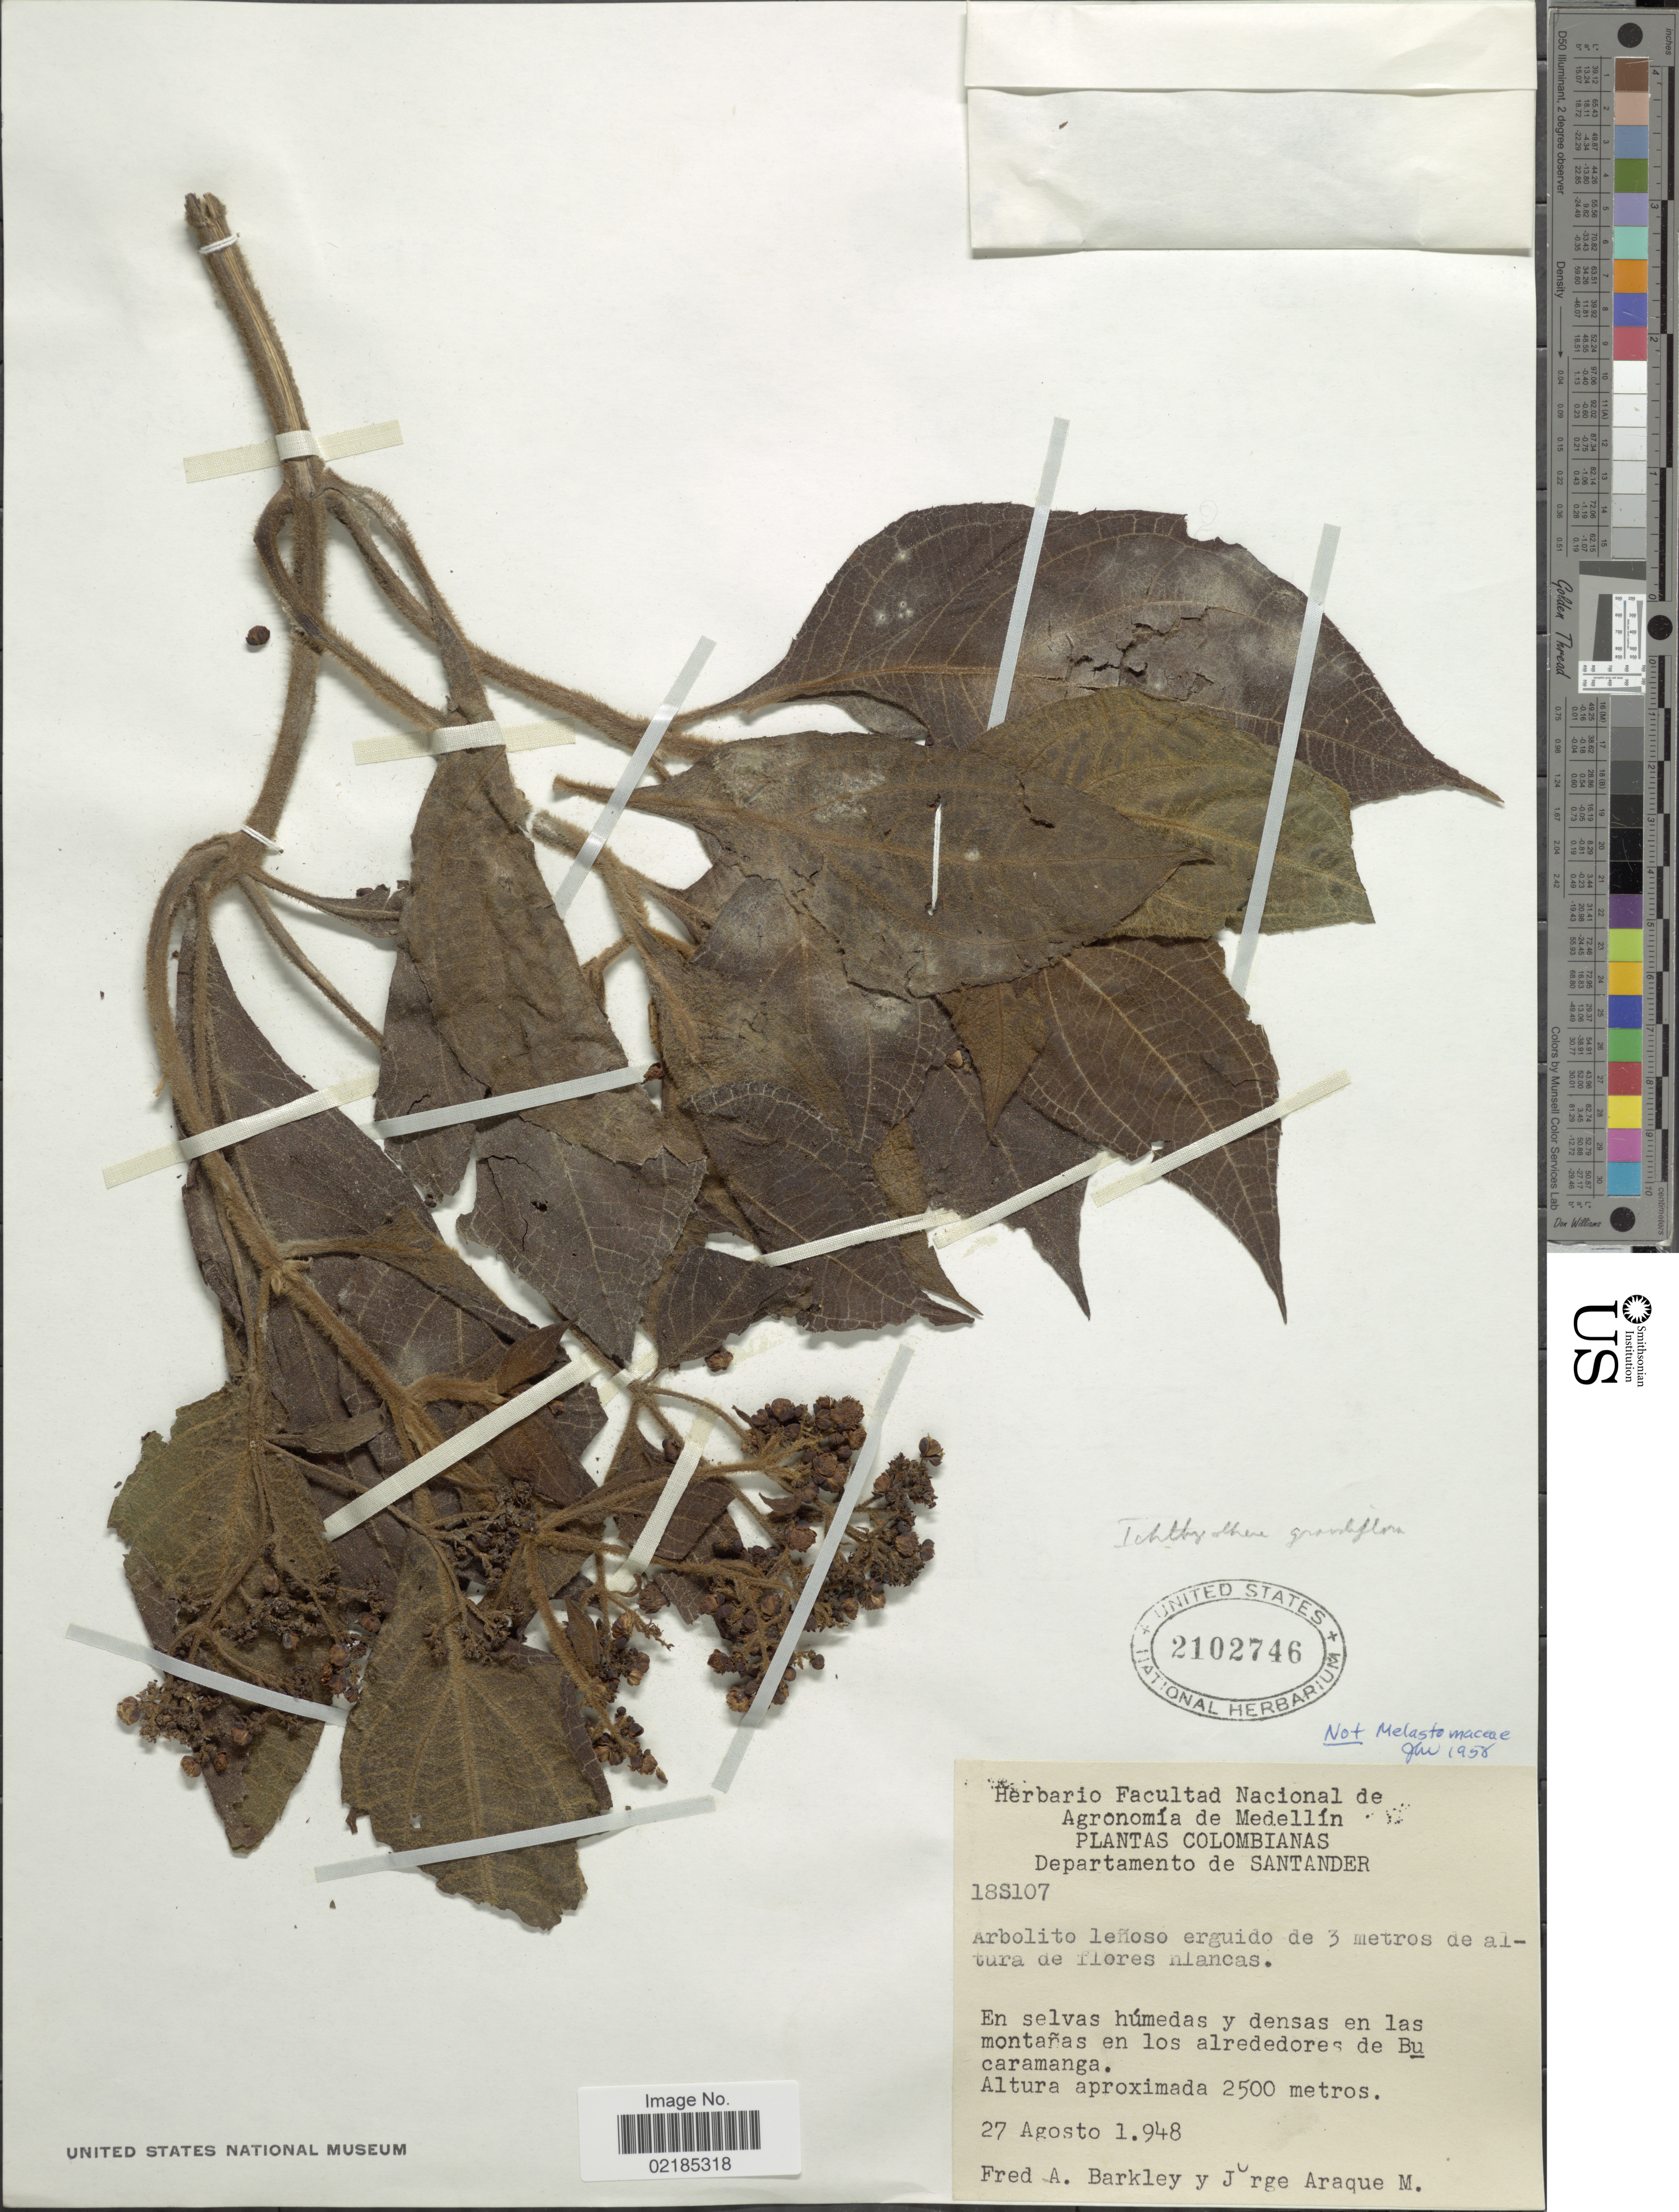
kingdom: Plantae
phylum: Tracheophyta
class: Magnoliopsida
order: Asterales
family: Asteraceae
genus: Ichthyothere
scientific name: Ichthyothere grandifolia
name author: S.F. Blake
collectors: F. A. Barkley & J. Araque Molina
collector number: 18S107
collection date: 1948-08-27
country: Colombia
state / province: Santander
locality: En los alrededores de Bucaramanga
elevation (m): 2500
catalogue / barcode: US 2102746